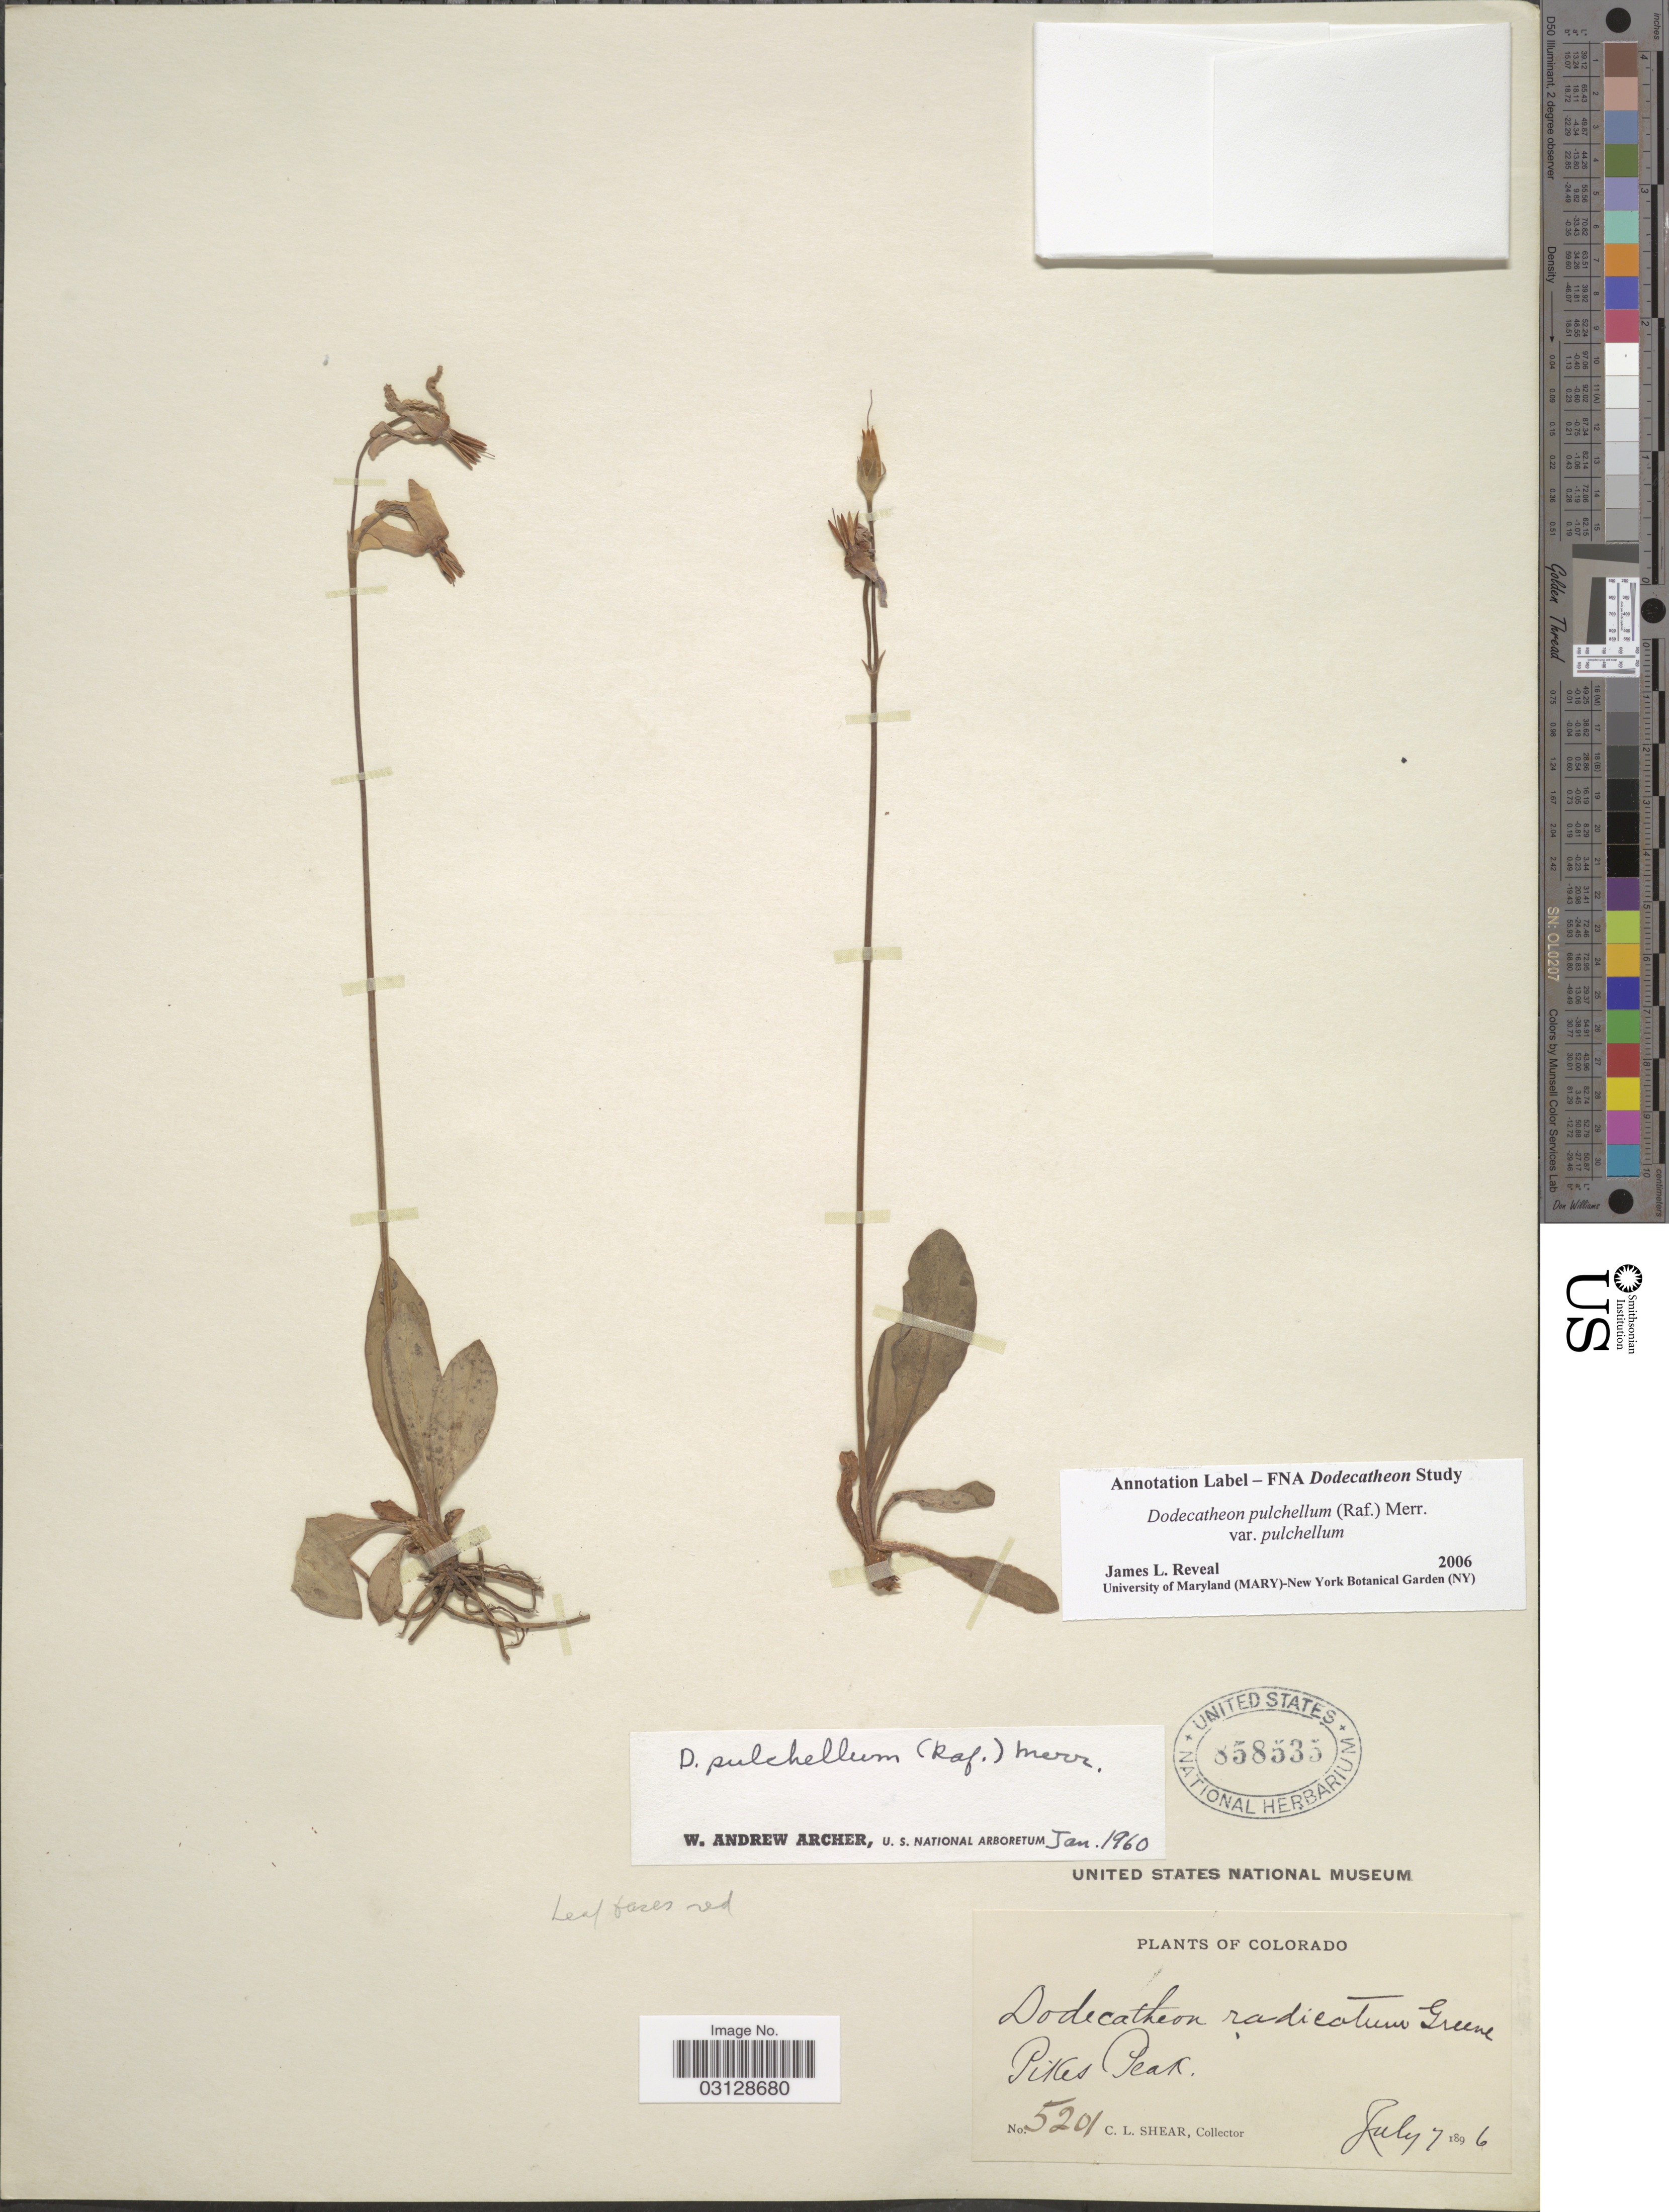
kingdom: Plantae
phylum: Tracheophyta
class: Magnoliopsida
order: Ericales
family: Primulaceae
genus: Dodecatheon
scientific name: Dodecatheon pulchellum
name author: (Raf.) Merr.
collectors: C. L. Shear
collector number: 5201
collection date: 1896-07-07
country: United States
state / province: Colorado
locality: Pikes Peak.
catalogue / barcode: US 858535